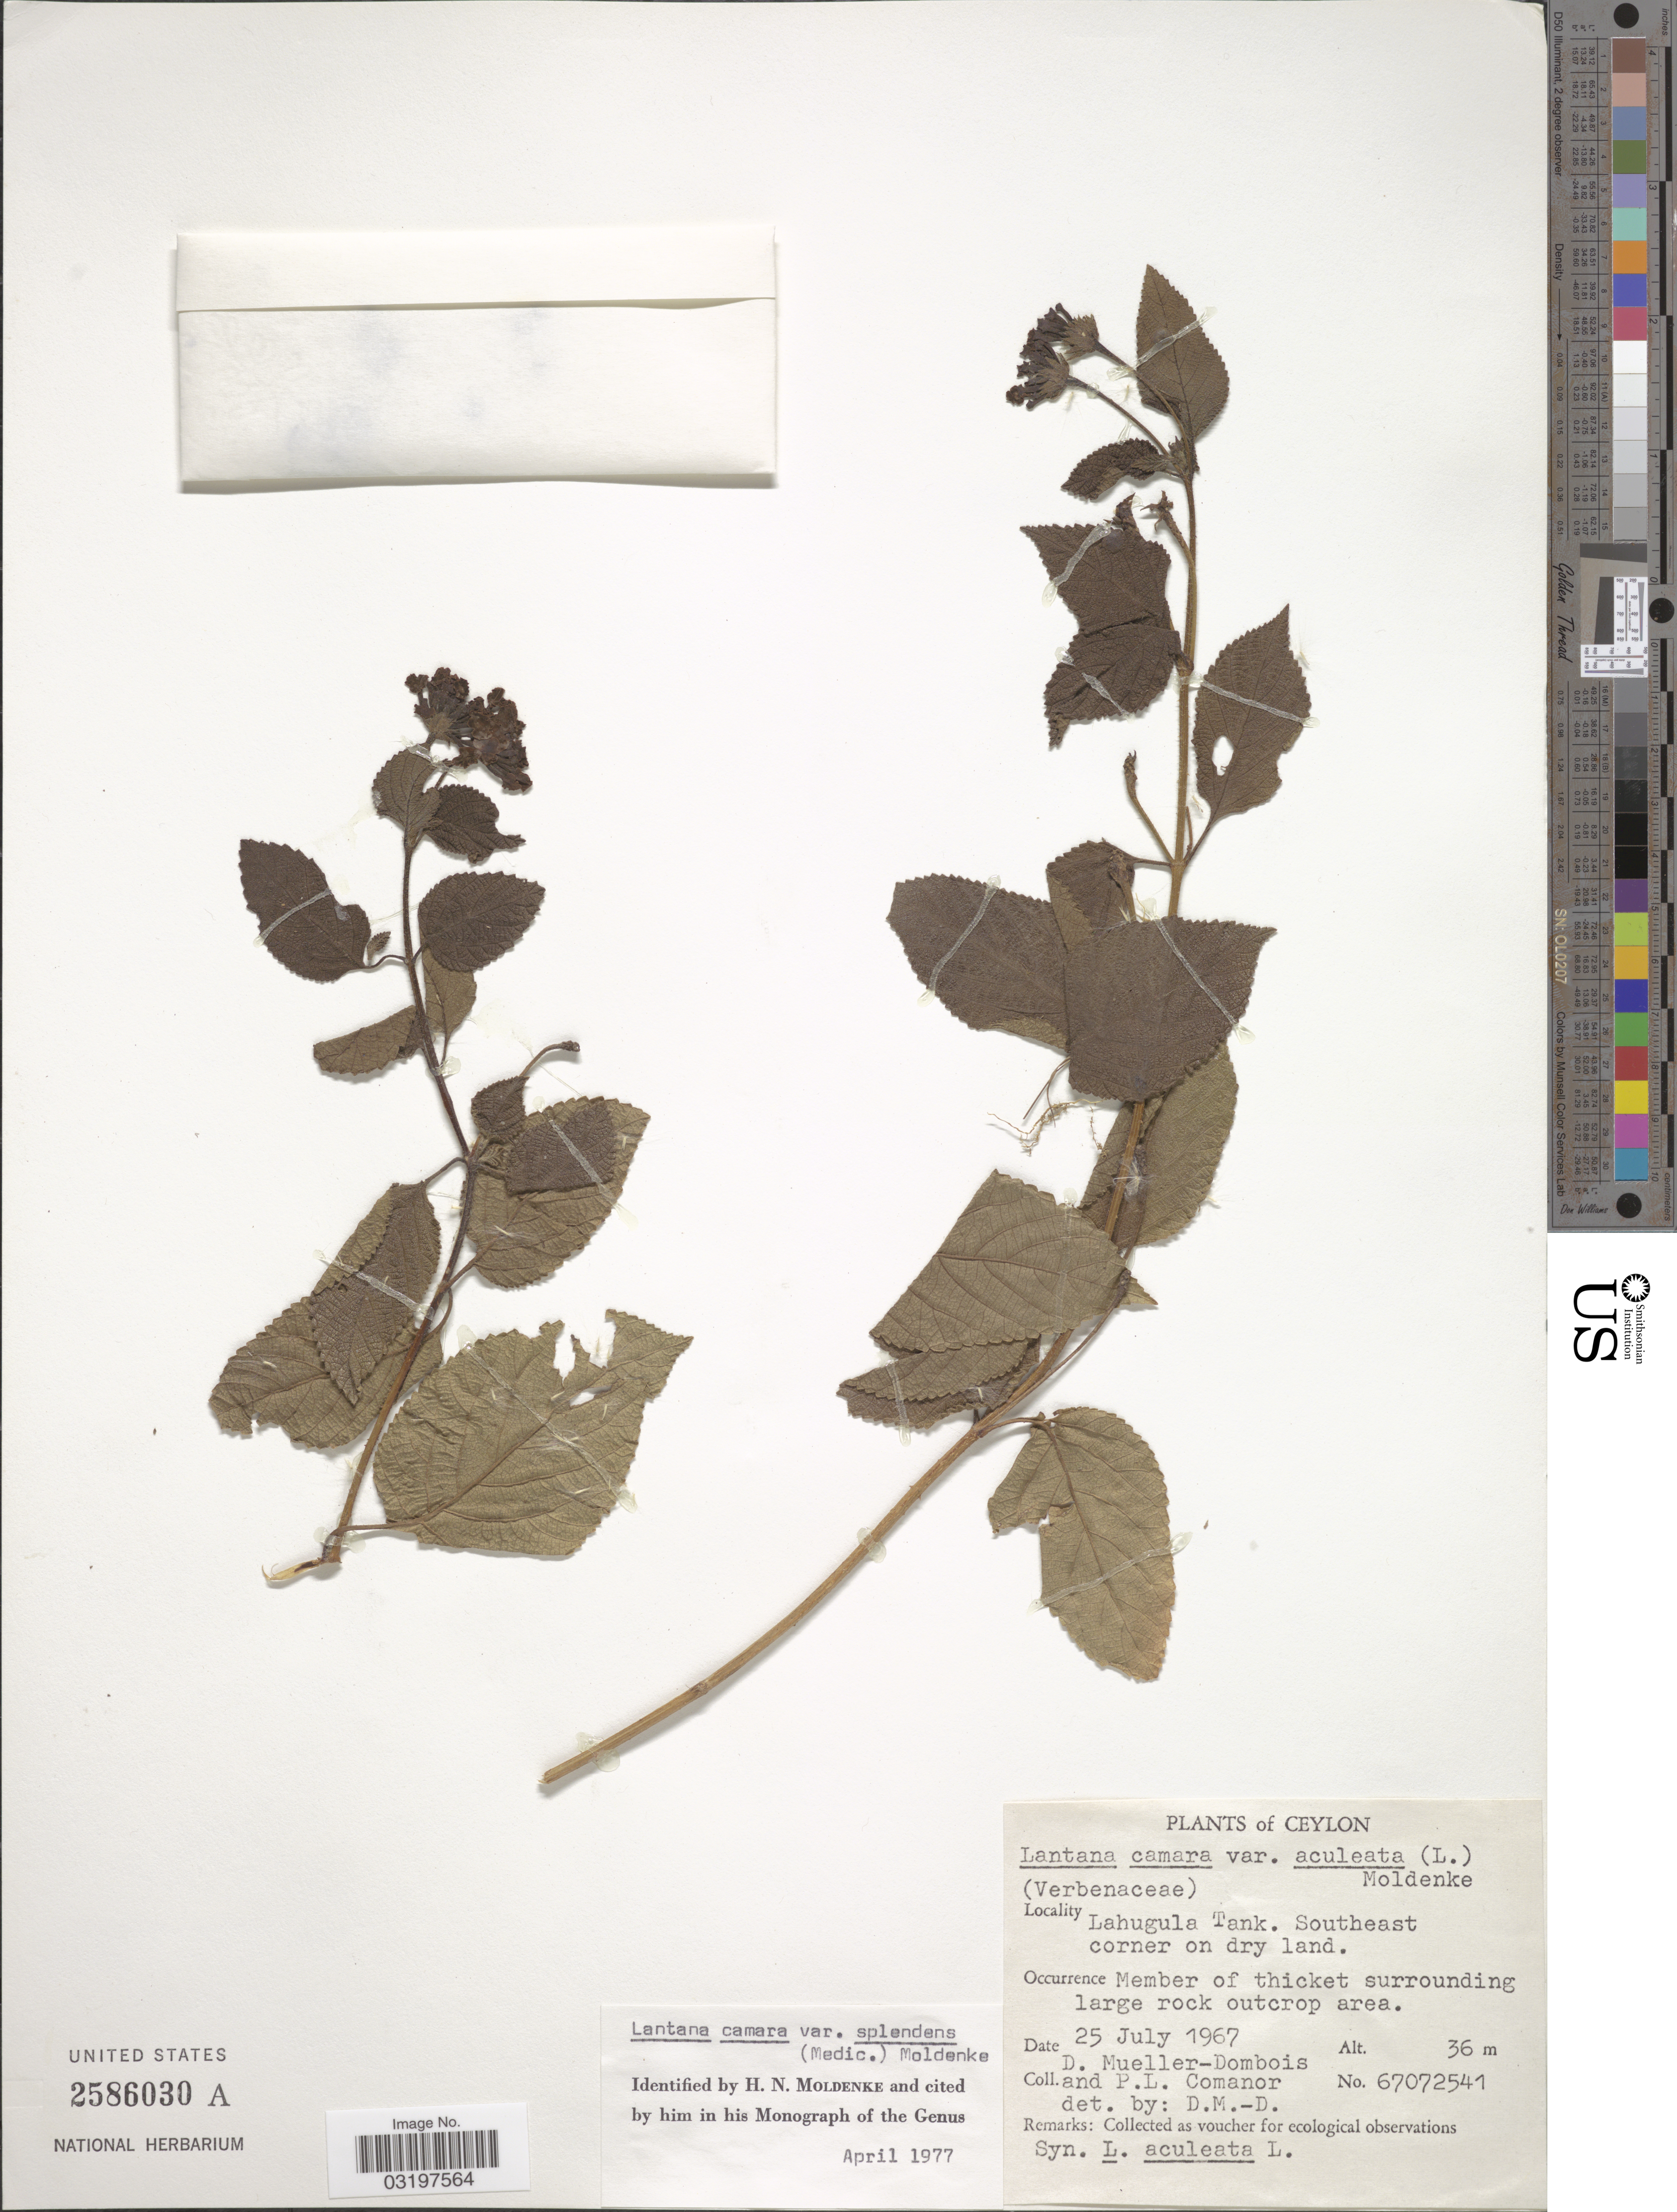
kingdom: Plantae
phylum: Tracheophyta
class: Magnoliopsida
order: Lamiales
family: Verbenaceae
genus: Lantana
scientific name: Lantana camara var. splendens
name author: Moldenke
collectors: D. Mueller-Dombois & P. Comanor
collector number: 67072541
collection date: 1967-07-25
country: Sri Lanka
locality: Ceylon. Lahugula Tank. Southeast corner on dry land.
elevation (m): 36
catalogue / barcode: US 2586030A